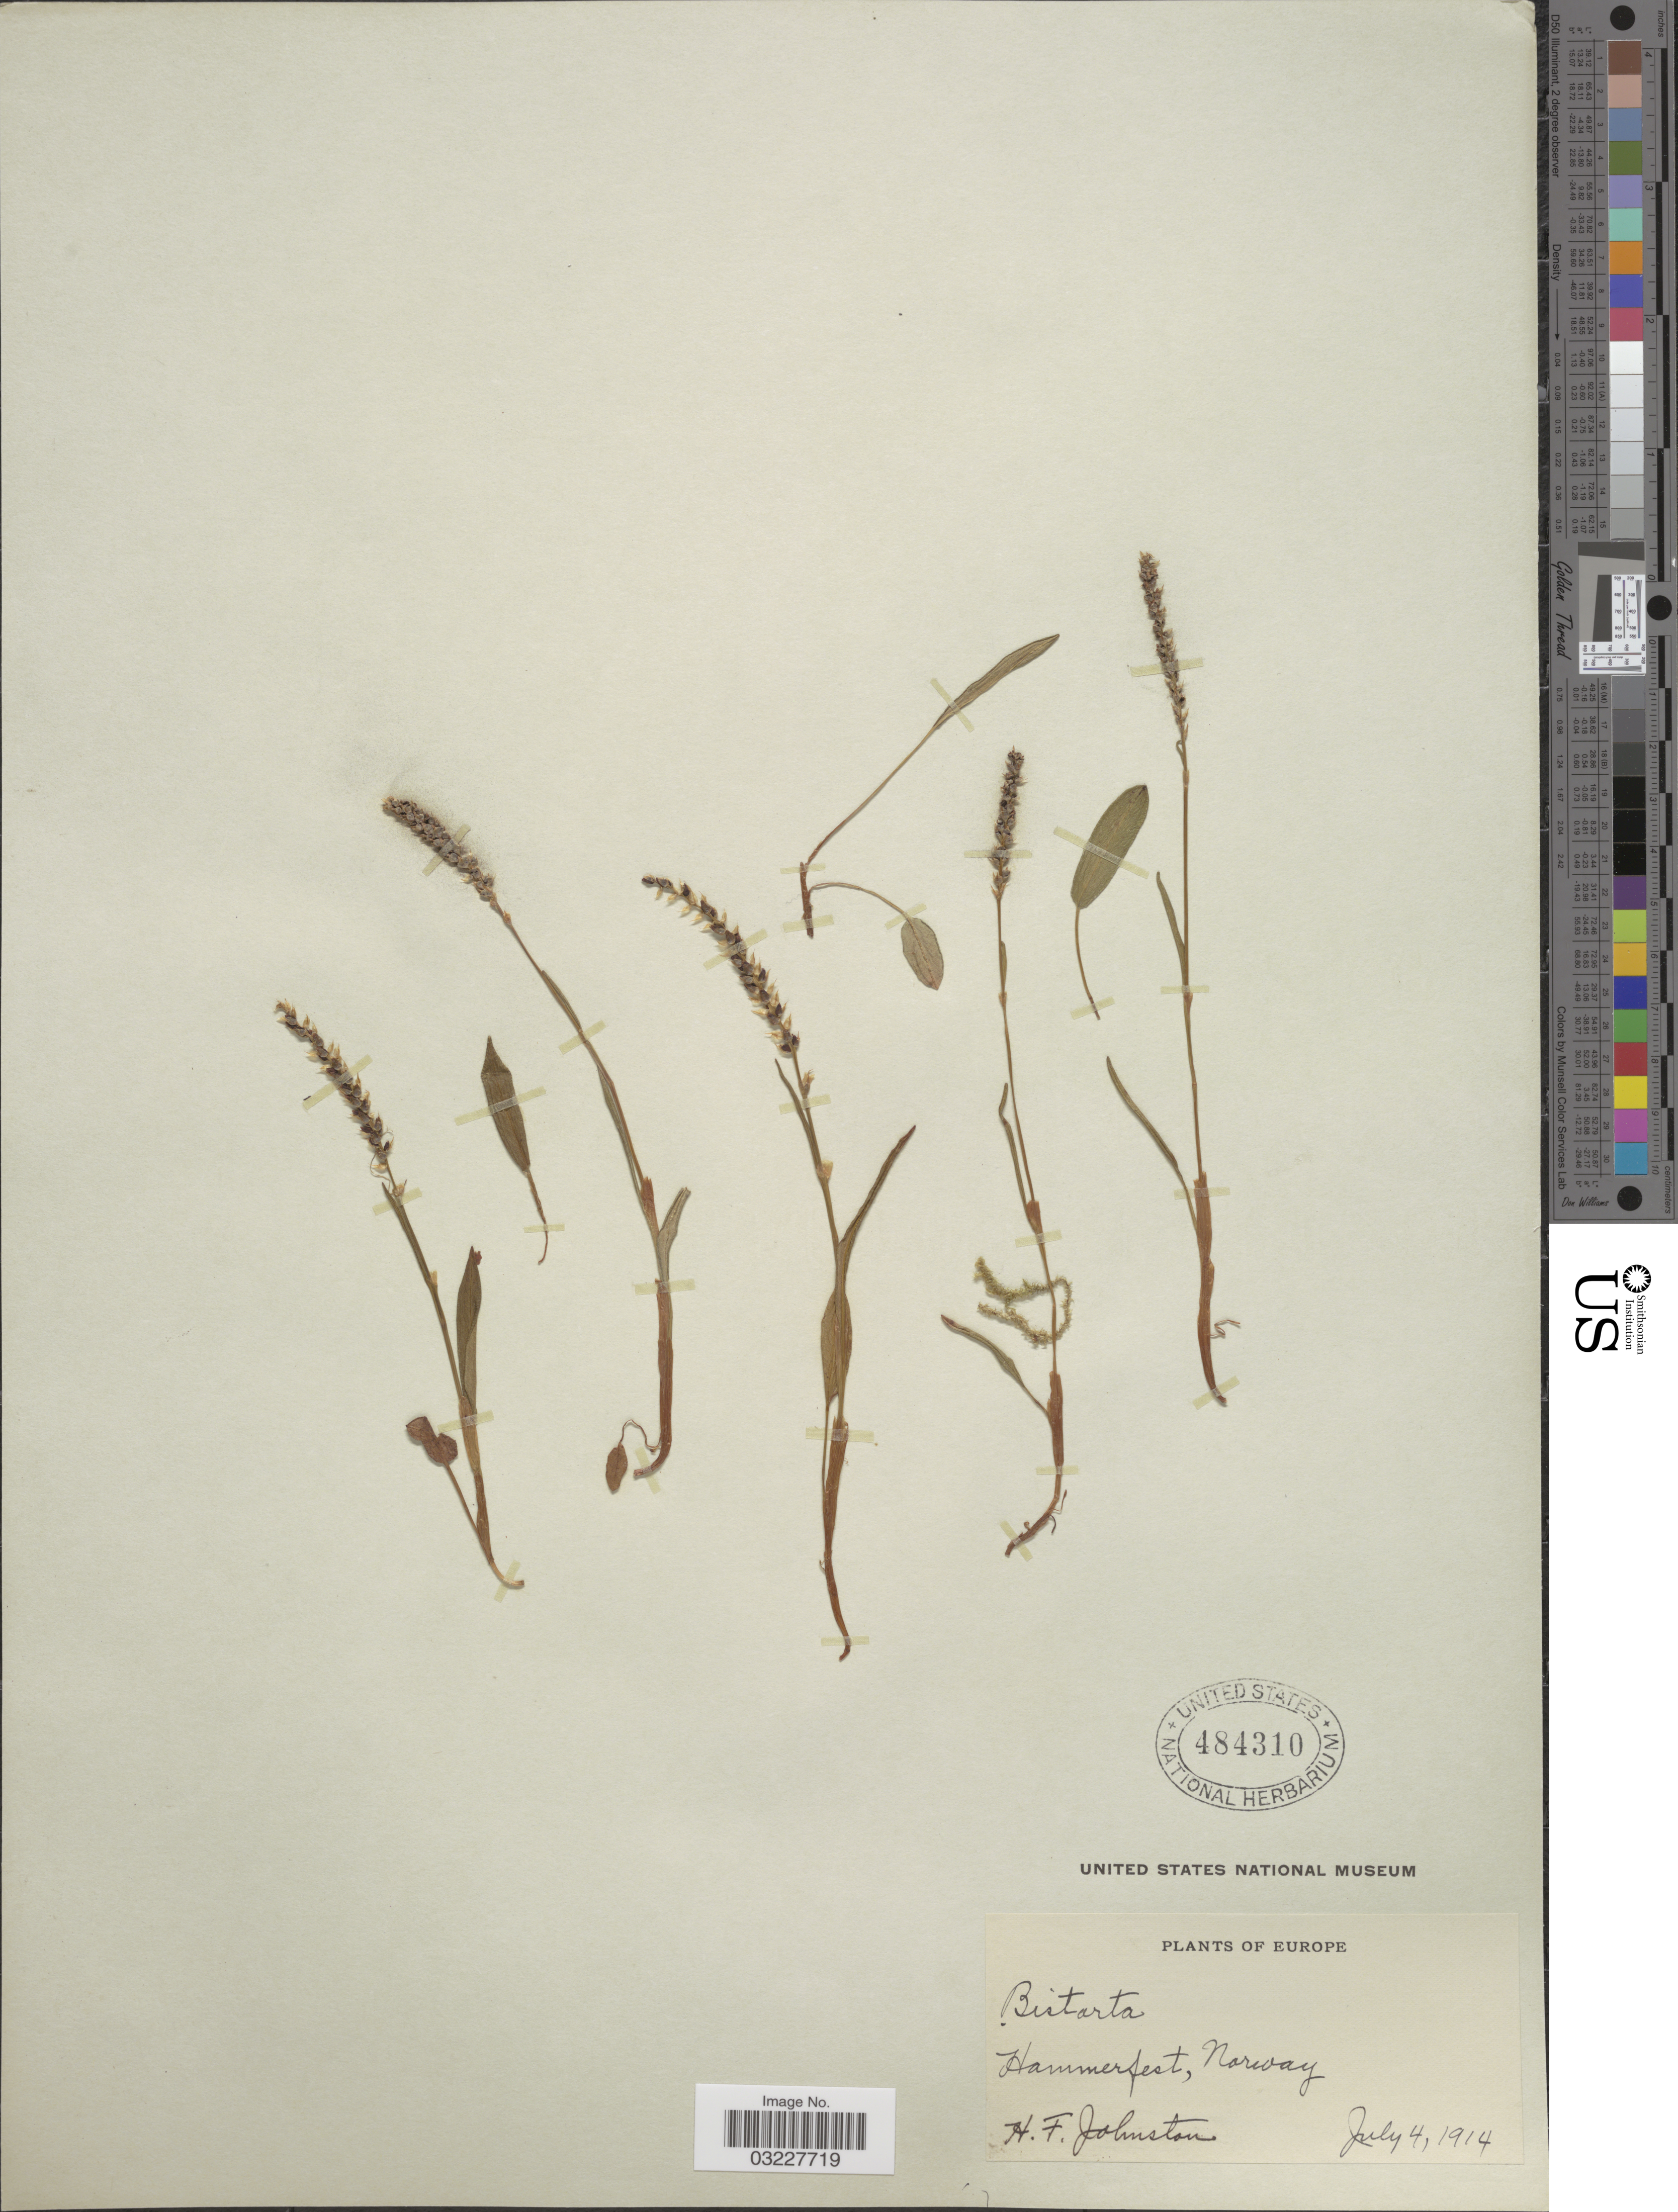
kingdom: Plantae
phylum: Tracheophyta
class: Magnoliopsida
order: Caryophyllales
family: Polygonaceae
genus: Bistorta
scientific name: Bistorta vivipara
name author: (L.) Delarbre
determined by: Strong, Mark T., (BOT), Smithsonian Institution - National Museum of Natural History (UNITED STATES)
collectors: H. Johnston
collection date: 1914-07-04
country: Norway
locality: Hammerfest.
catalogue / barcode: US 484310